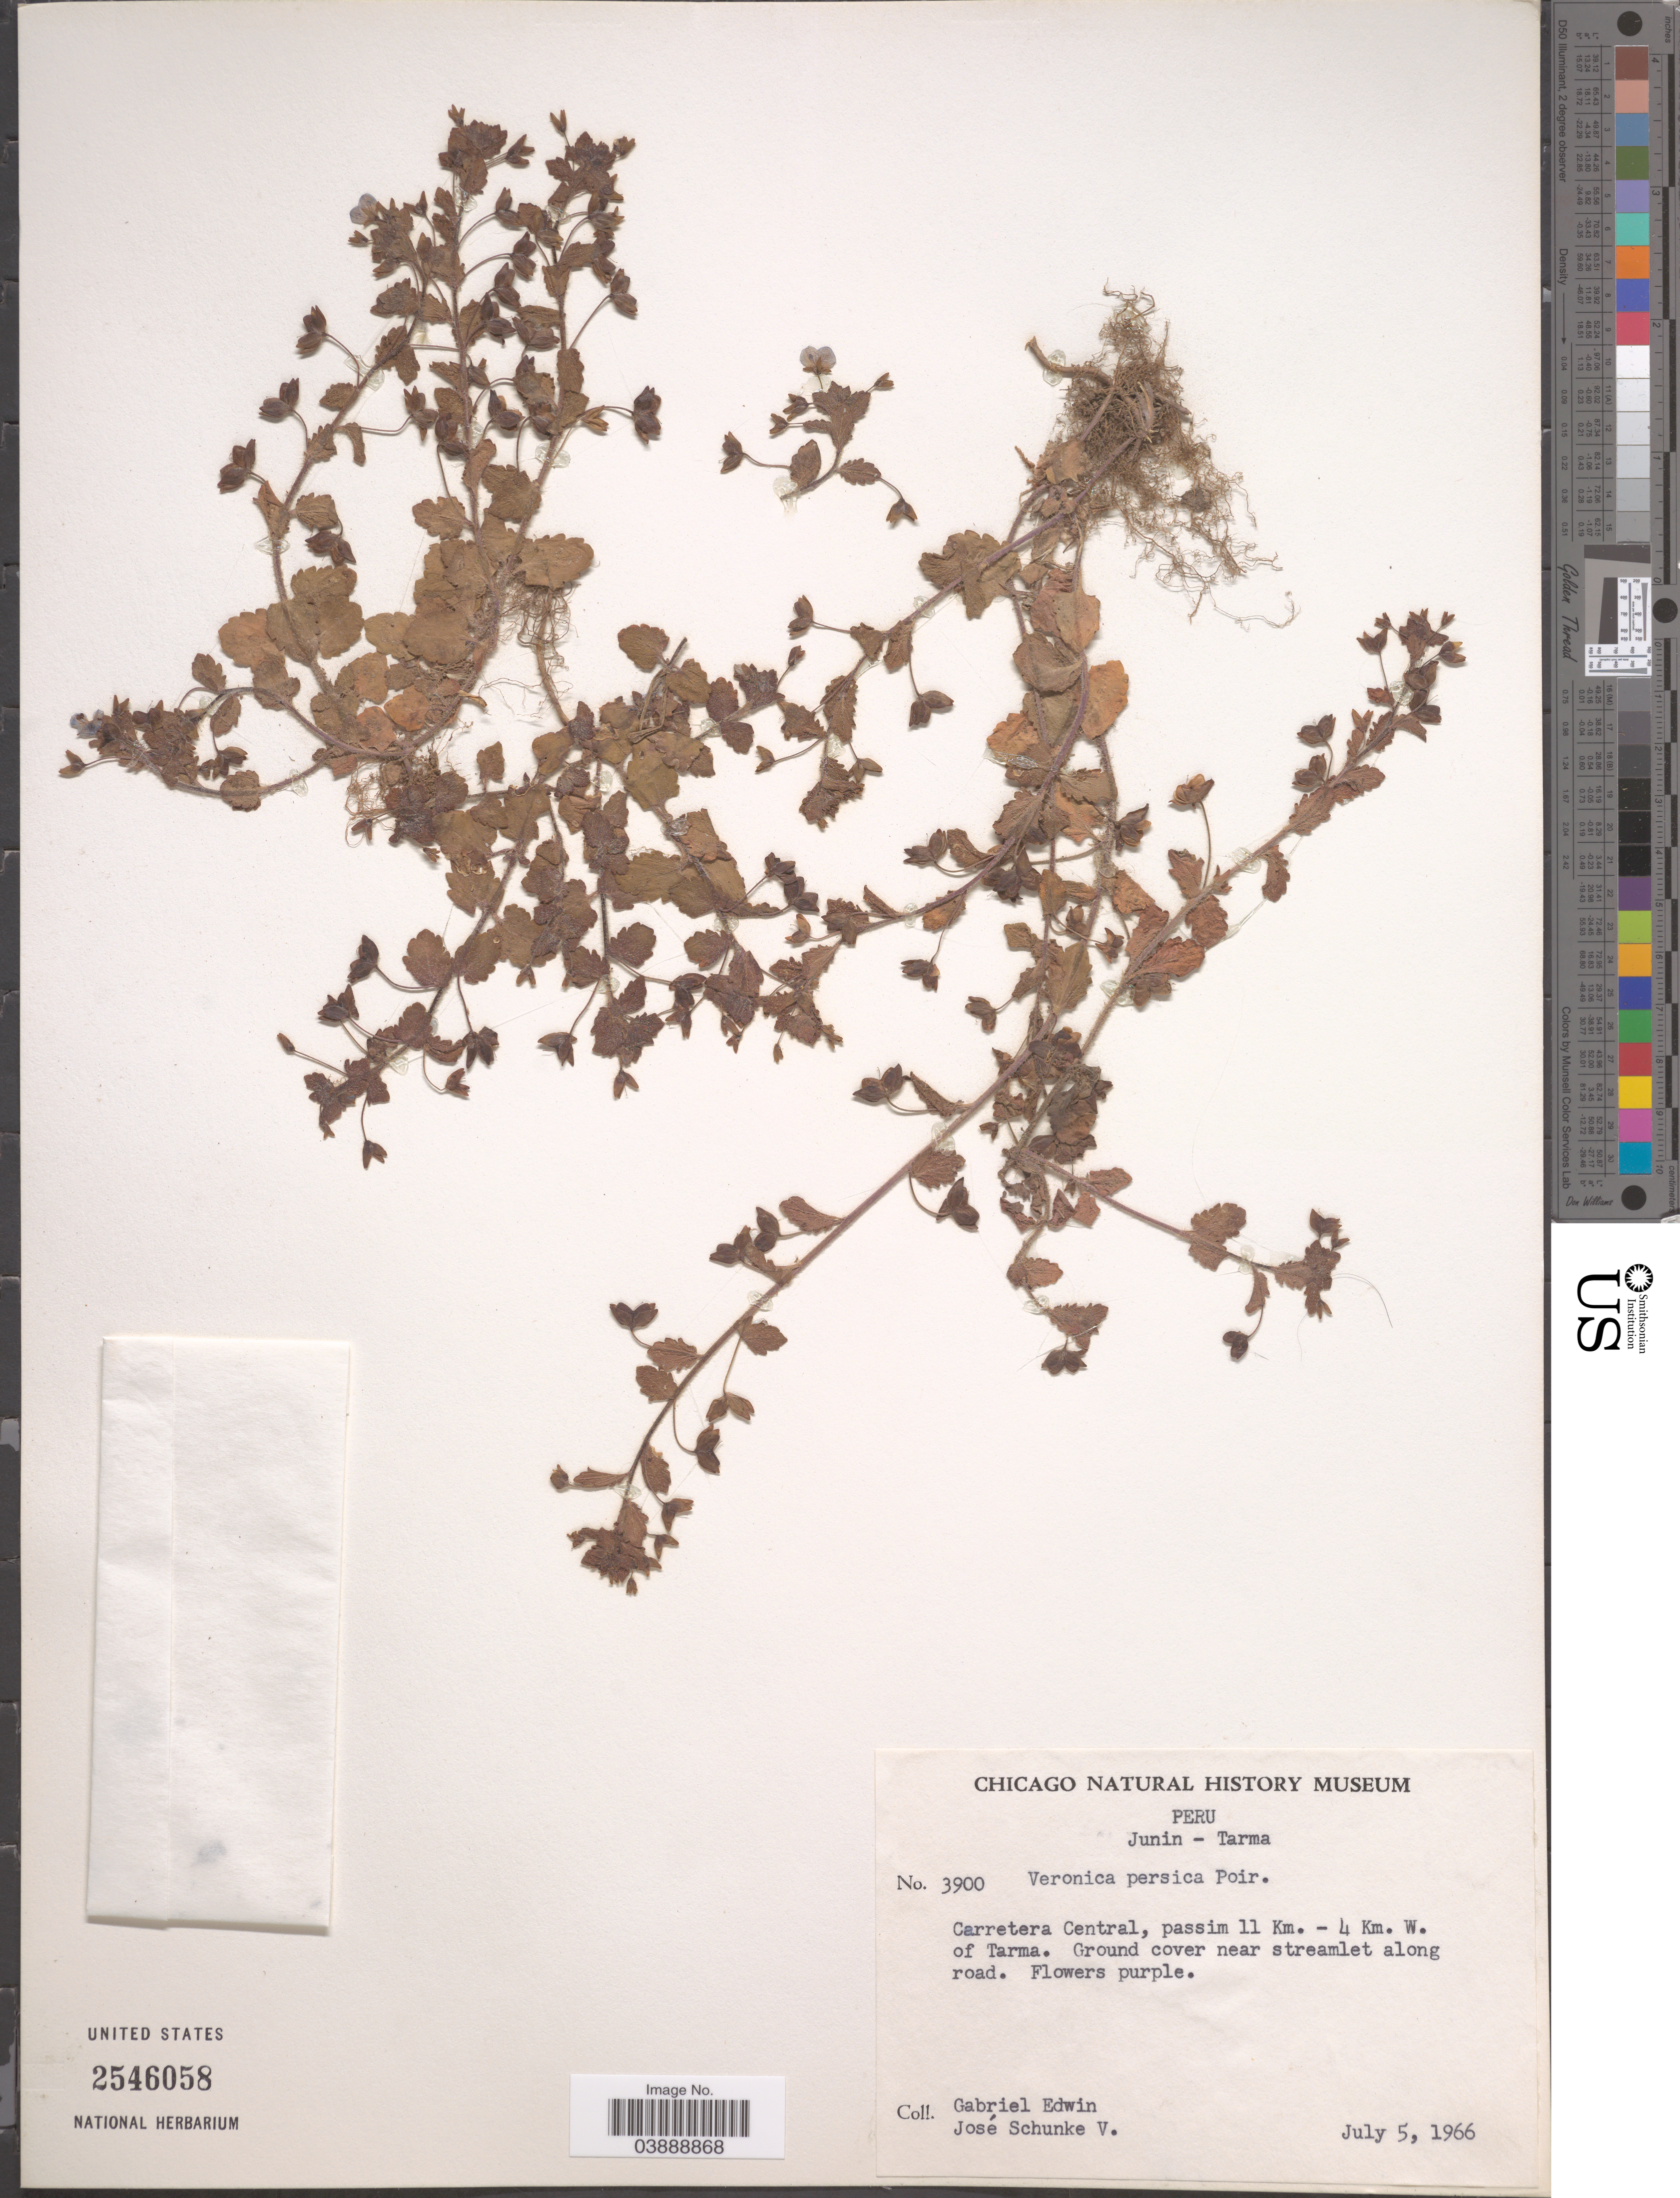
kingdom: Plantae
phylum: Tracheophyta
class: Magnoliopsida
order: Lamiales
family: Plantaginaceae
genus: Veronica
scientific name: Veronica persica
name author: Poir.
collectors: G. Edwin & J. Schunke Vigo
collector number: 3900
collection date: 1966-07-05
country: Peru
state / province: Junín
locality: Tarma. Carretera Central, passim 11 Km. - 4 Km. W. of Tarma.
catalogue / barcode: US 2546058